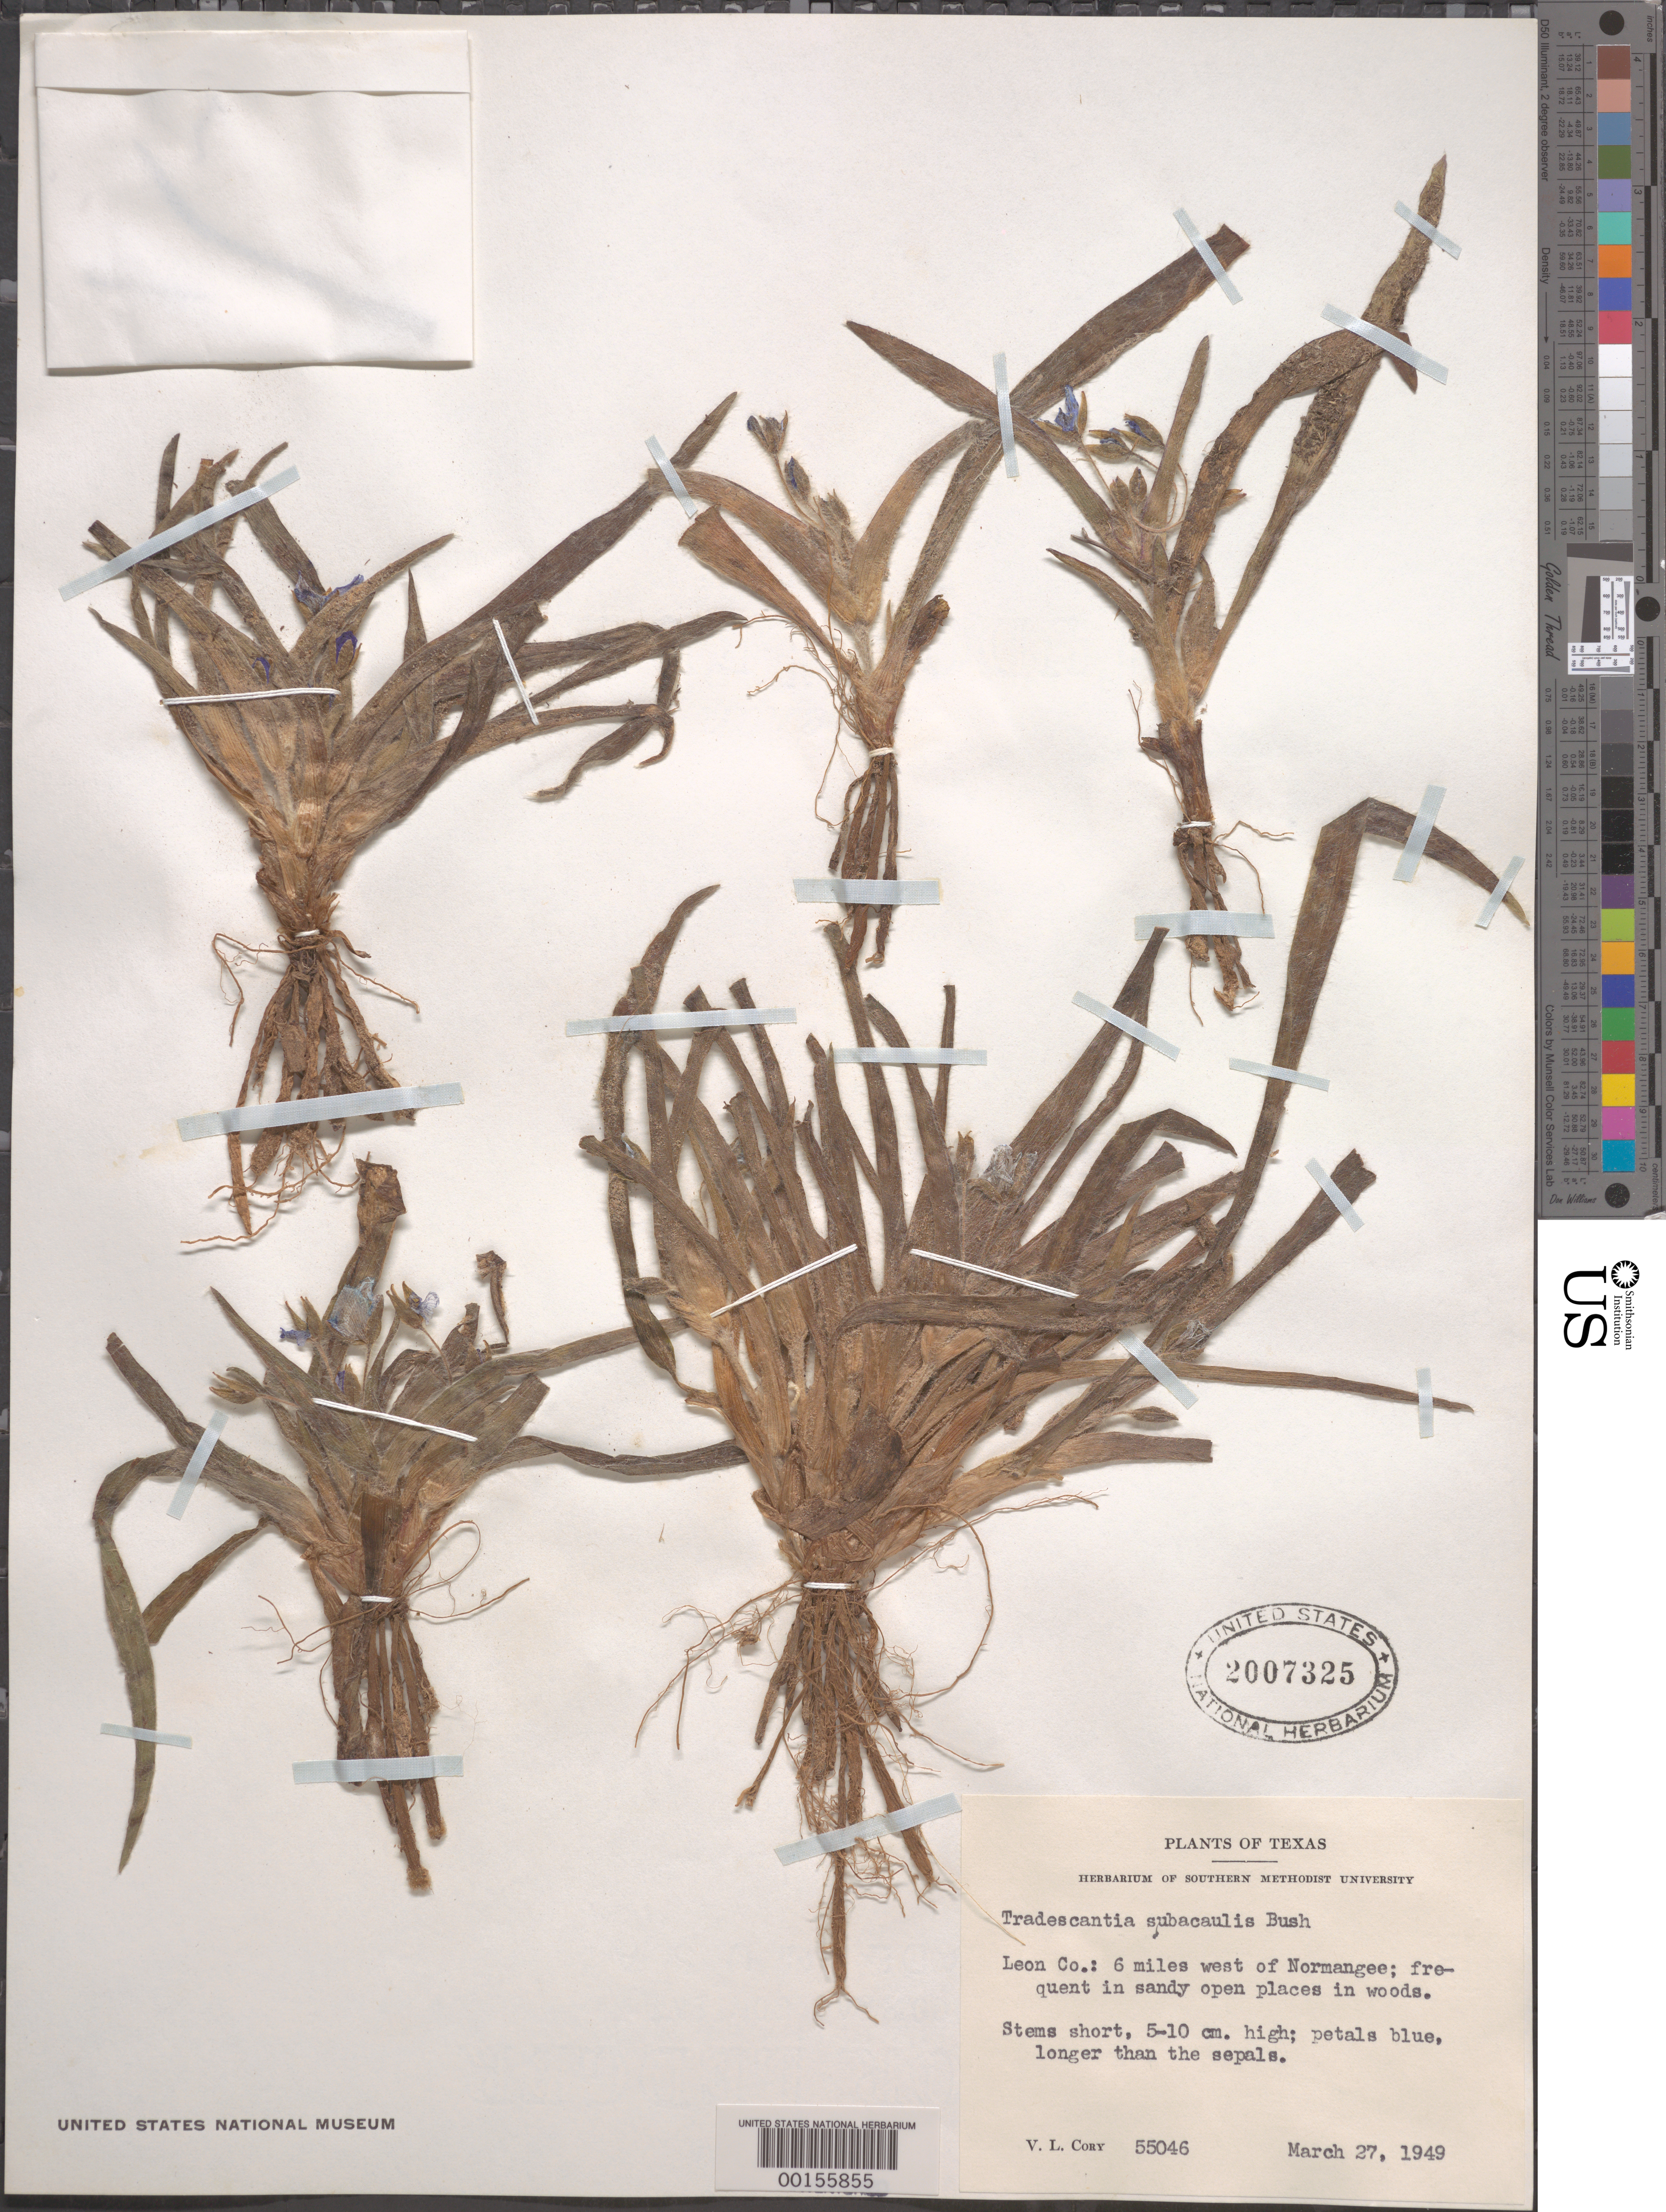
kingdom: Plantae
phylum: Tracheophyta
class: Liliopsida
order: Commelinales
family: Commelinaceae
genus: Tradescantia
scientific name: Tradescantia subacaulis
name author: Bush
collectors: V. Cory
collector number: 55046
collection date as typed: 27 Mar 1949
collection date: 1949-03-27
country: United States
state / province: Texas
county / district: Leon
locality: W of normangee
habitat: Open, sandy area in woods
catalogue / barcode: US 2007325